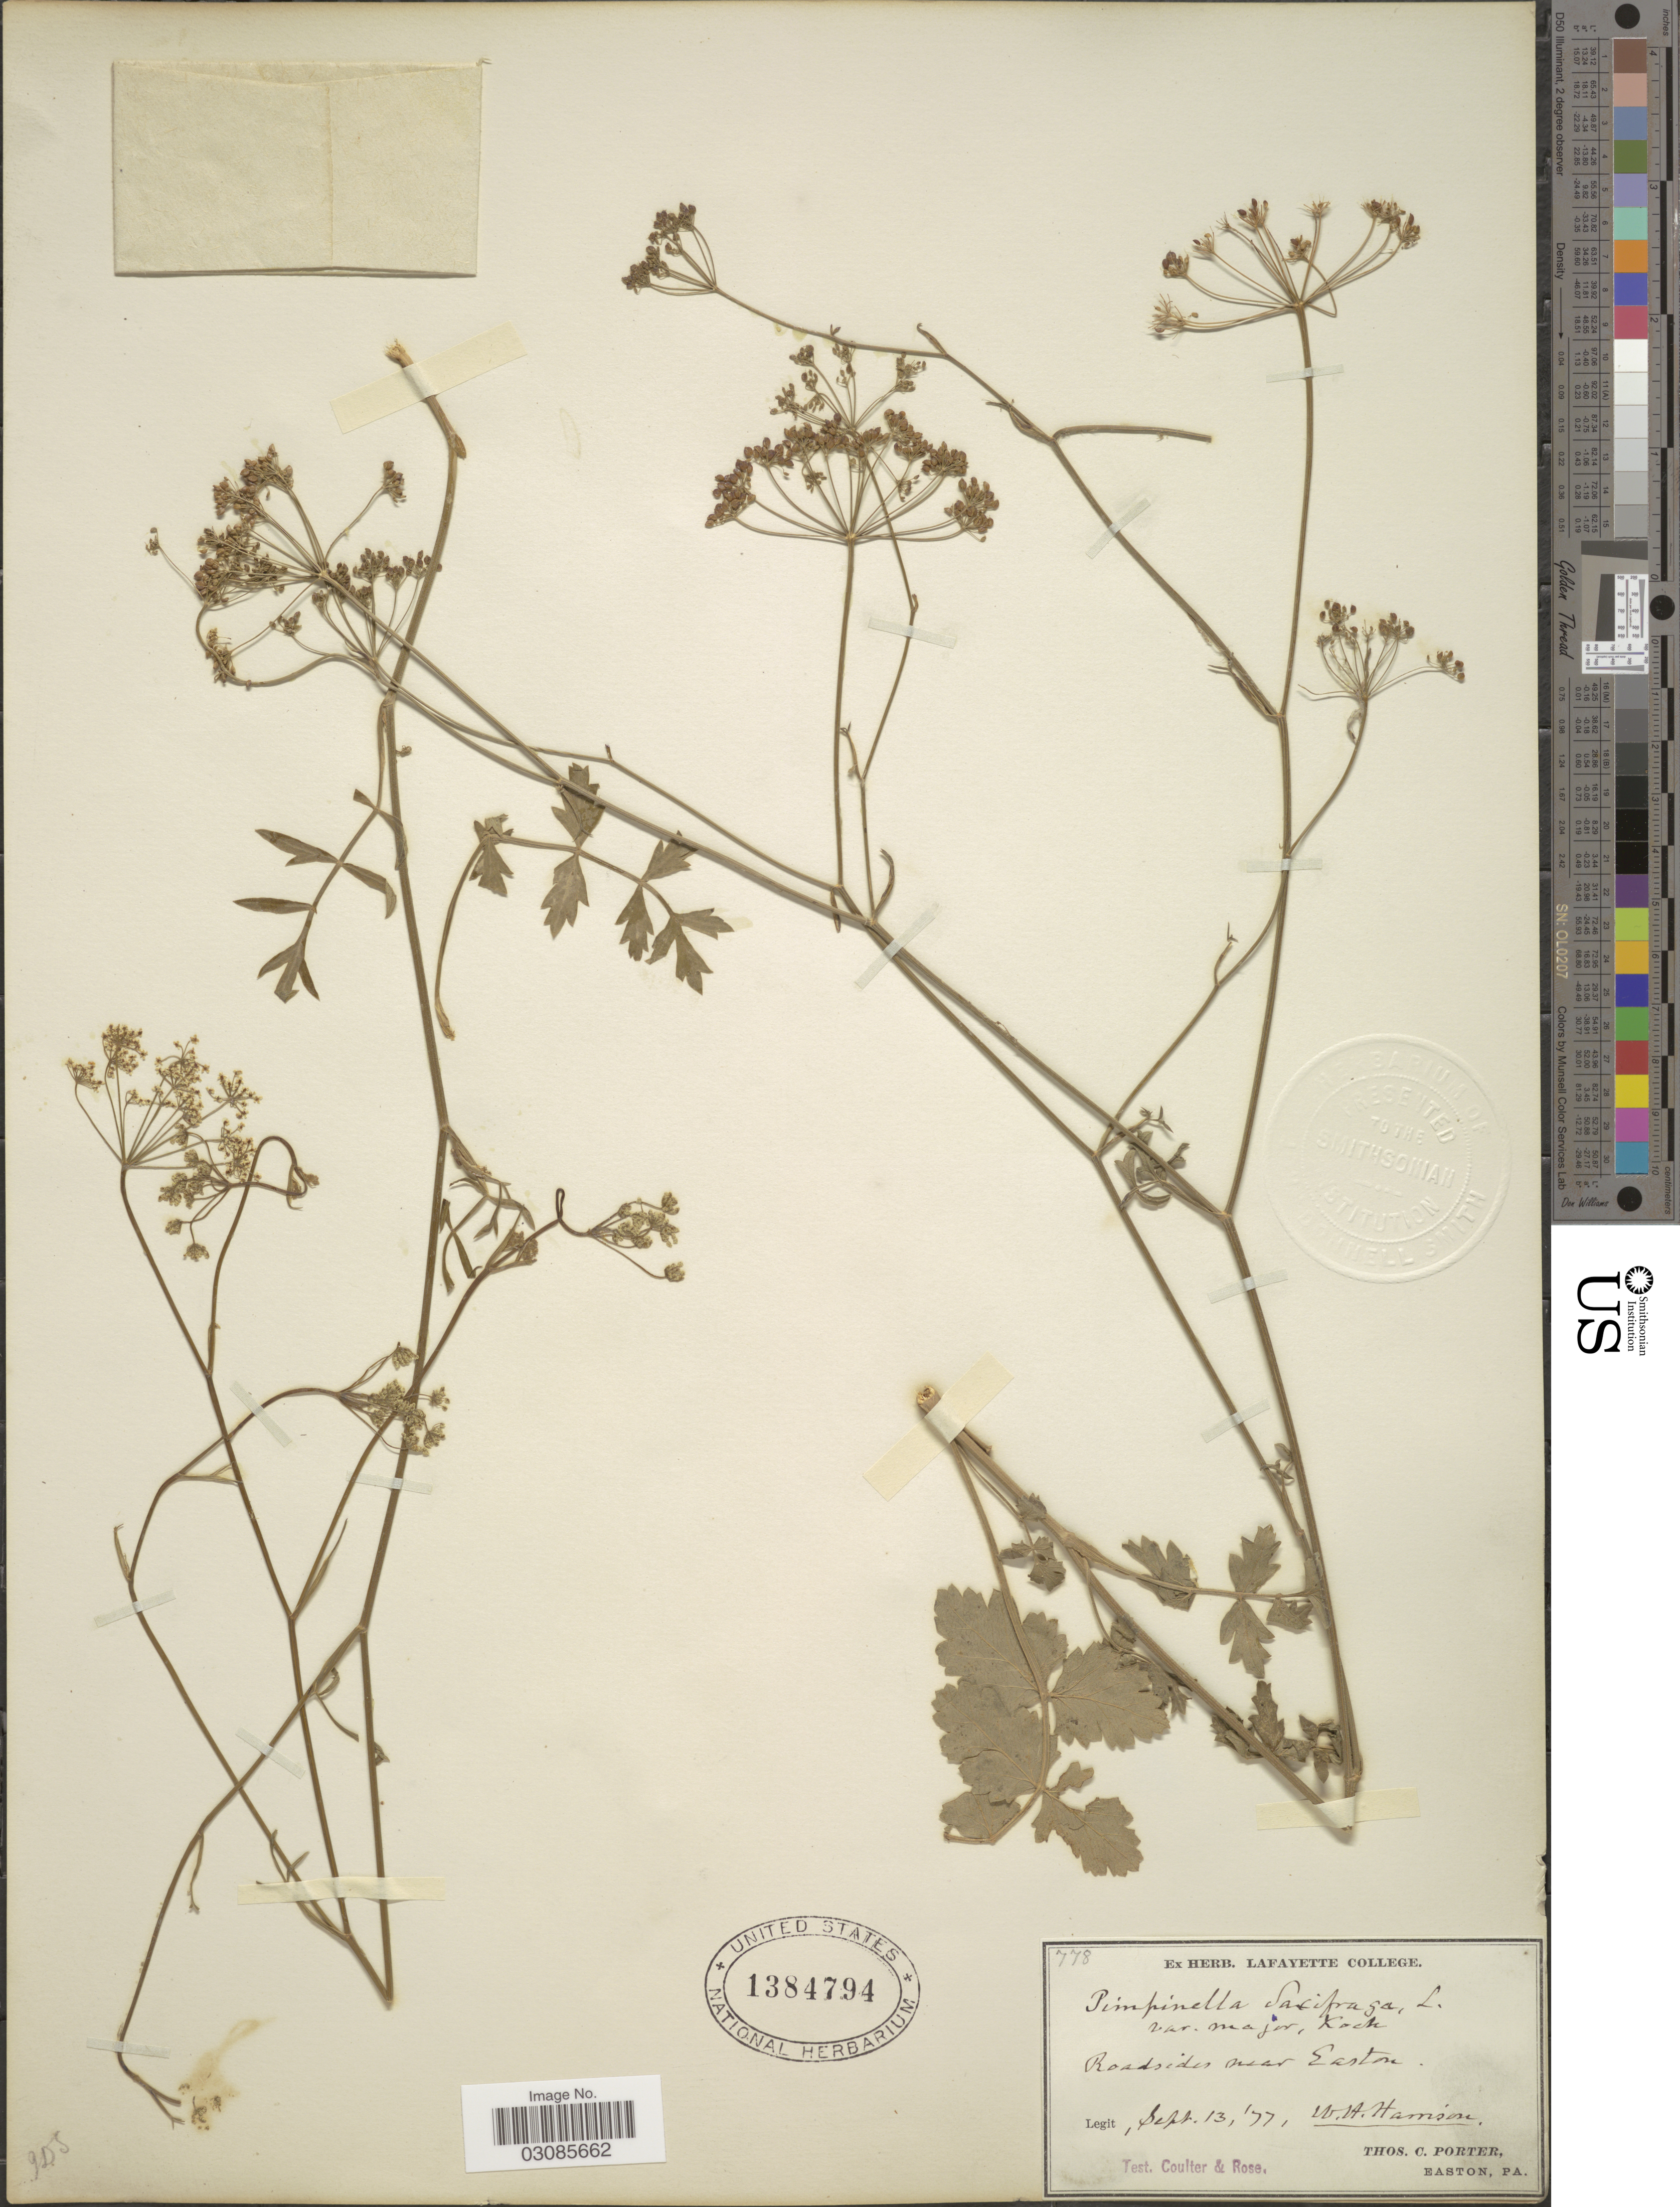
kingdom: Plantae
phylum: Tracheophyta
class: Magnoliopsida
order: Apiales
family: Apiaceae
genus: Pimpinella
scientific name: Pimpinella major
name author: (L.) Huds.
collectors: W. Harrison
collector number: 778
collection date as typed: Transcribed d/m/y: 13/9/77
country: United States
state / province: Pennsylvania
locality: Roadsides near Easton.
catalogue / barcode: US 1384794